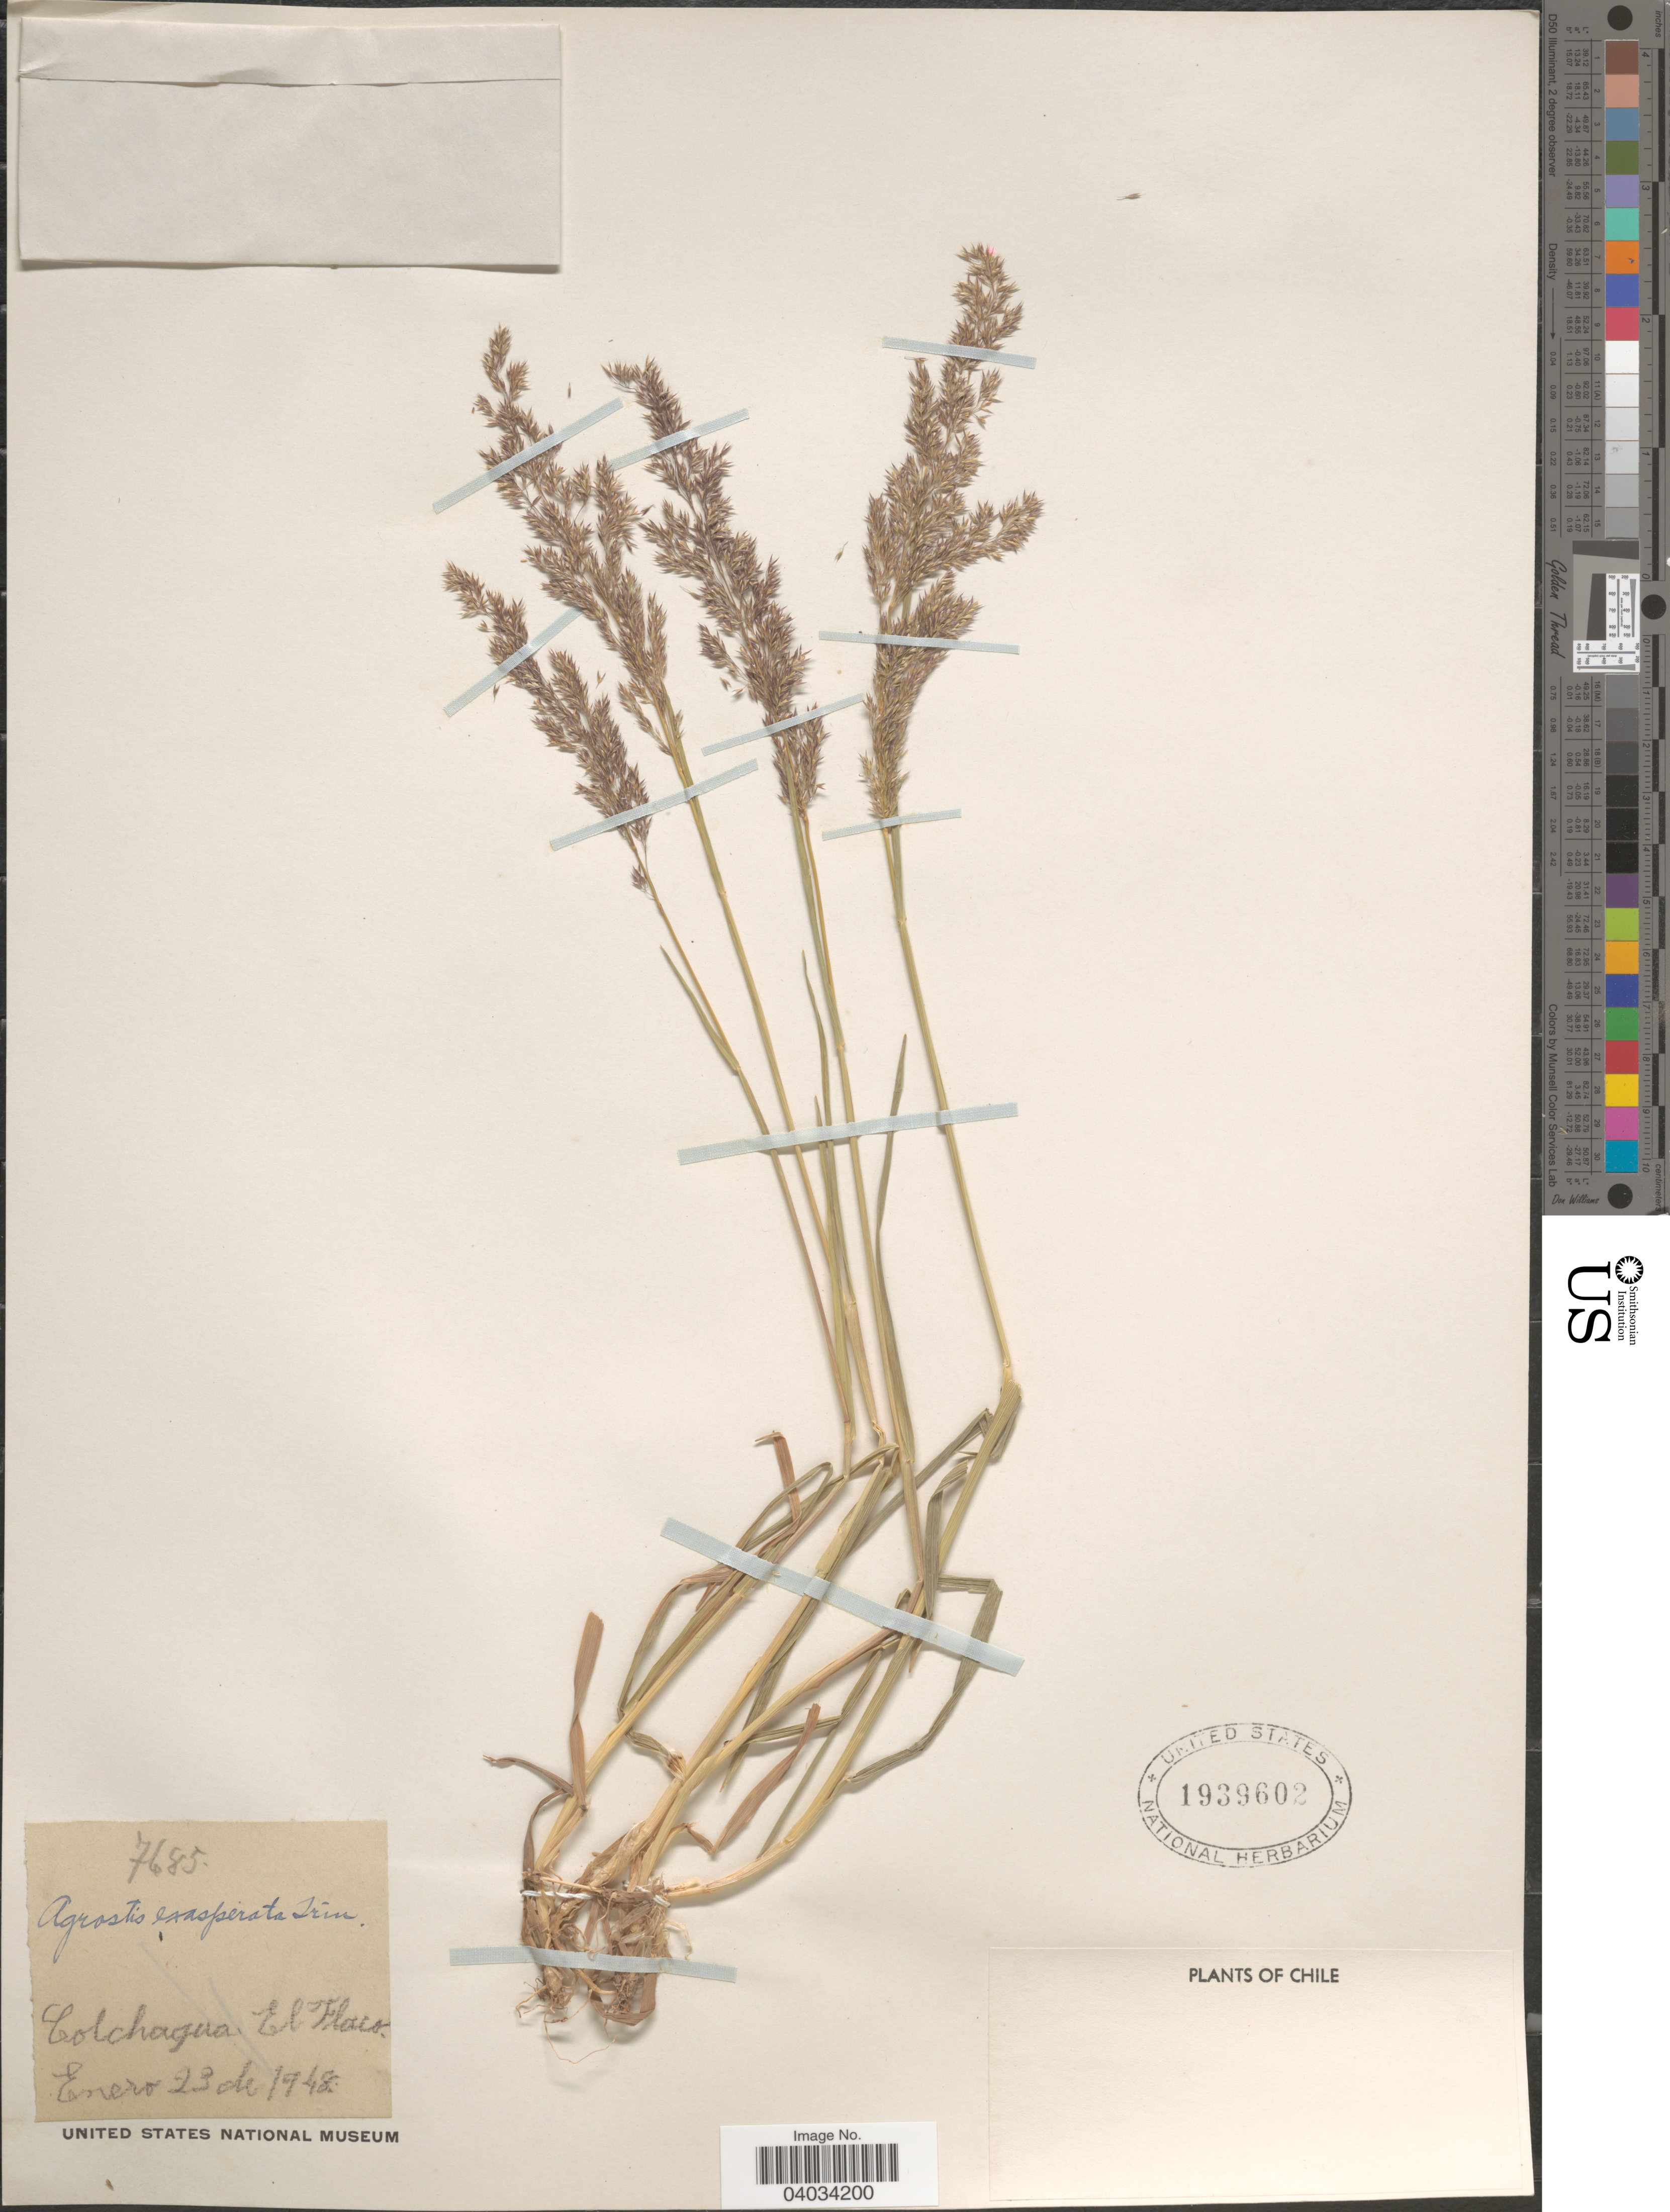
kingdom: Plantae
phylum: Tracheophyta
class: Liliopsida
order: Poales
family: Poaceae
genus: Polypogon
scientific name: Polypogon exasperatus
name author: (Trin.) Renvoize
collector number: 7685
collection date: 1948-01-23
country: Chile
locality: Colchagua. El Flaco.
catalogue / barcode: US 1939602